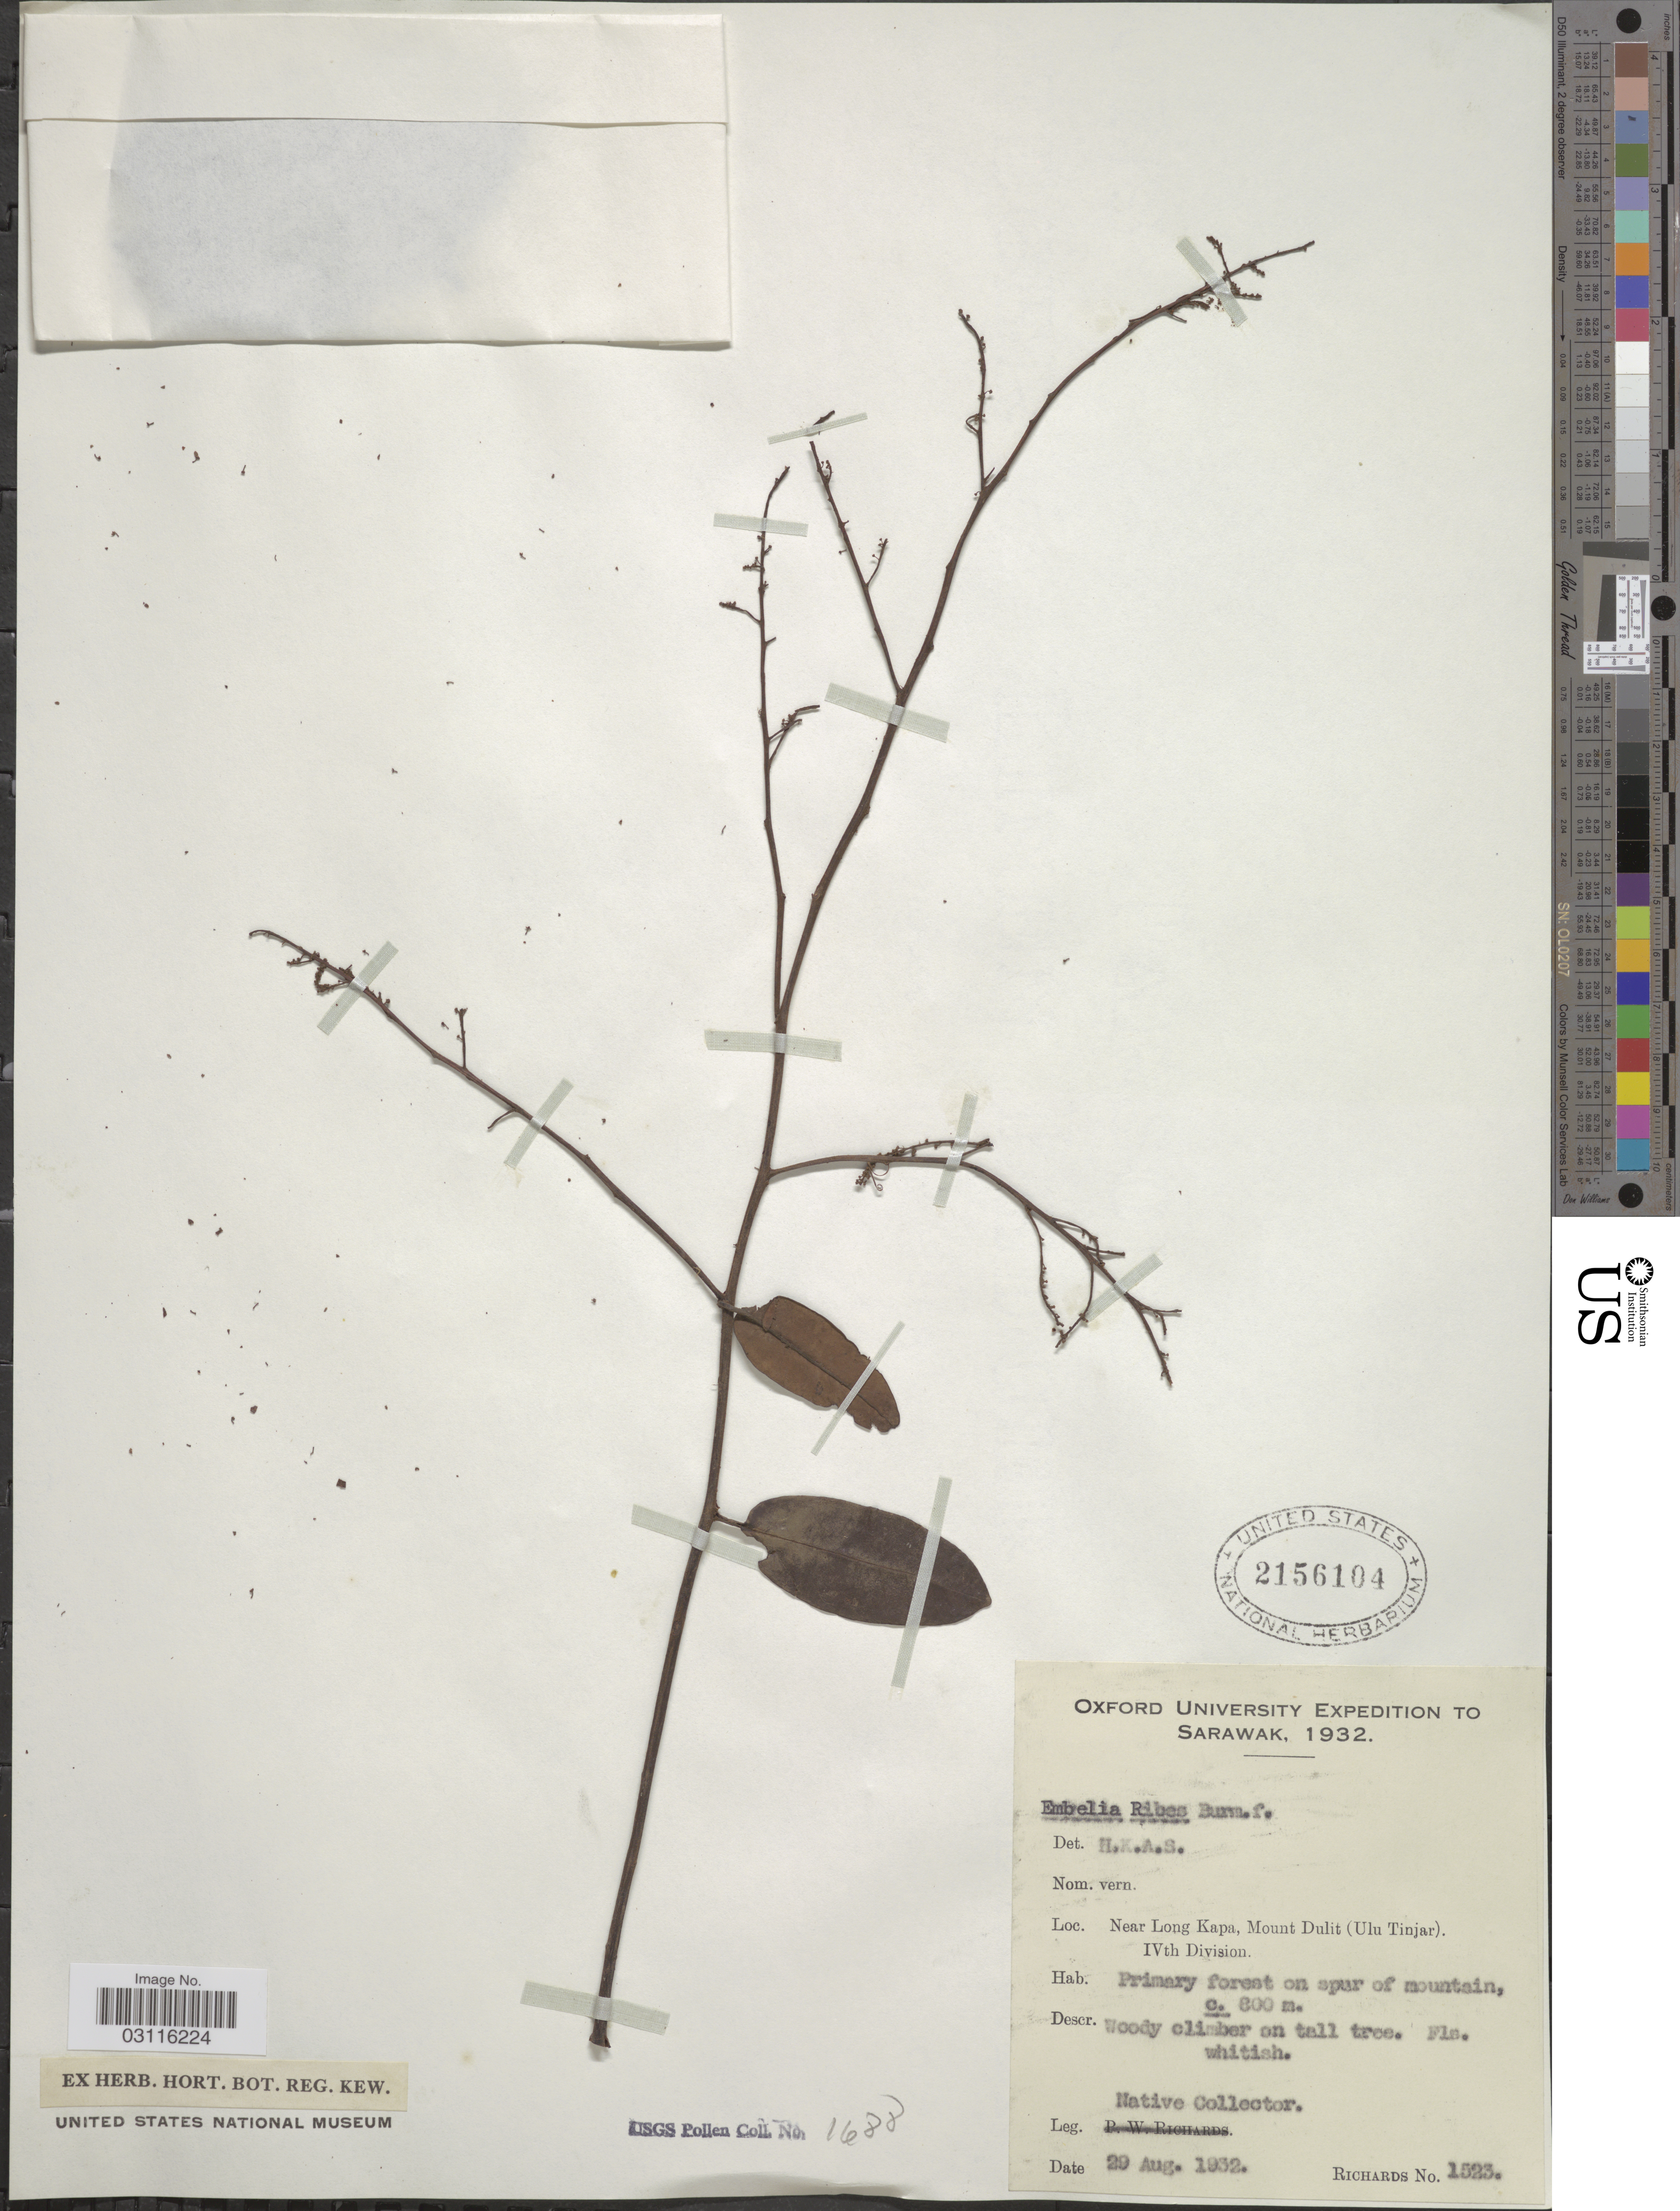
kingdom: Plantae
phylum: Tracheophyta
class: Magnoliopsida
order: Ericales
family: Primulaceae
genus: Embelia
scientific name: Embelia ribes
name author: Burm. f.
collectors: Native collector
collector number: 1523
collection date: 1932-08-29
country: Malaysia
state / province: Sarawak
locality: Near Long Kapa, Mount Dulit (Ulu Tinjar). IVthe Division.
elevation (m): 800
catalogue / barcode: US 2156104